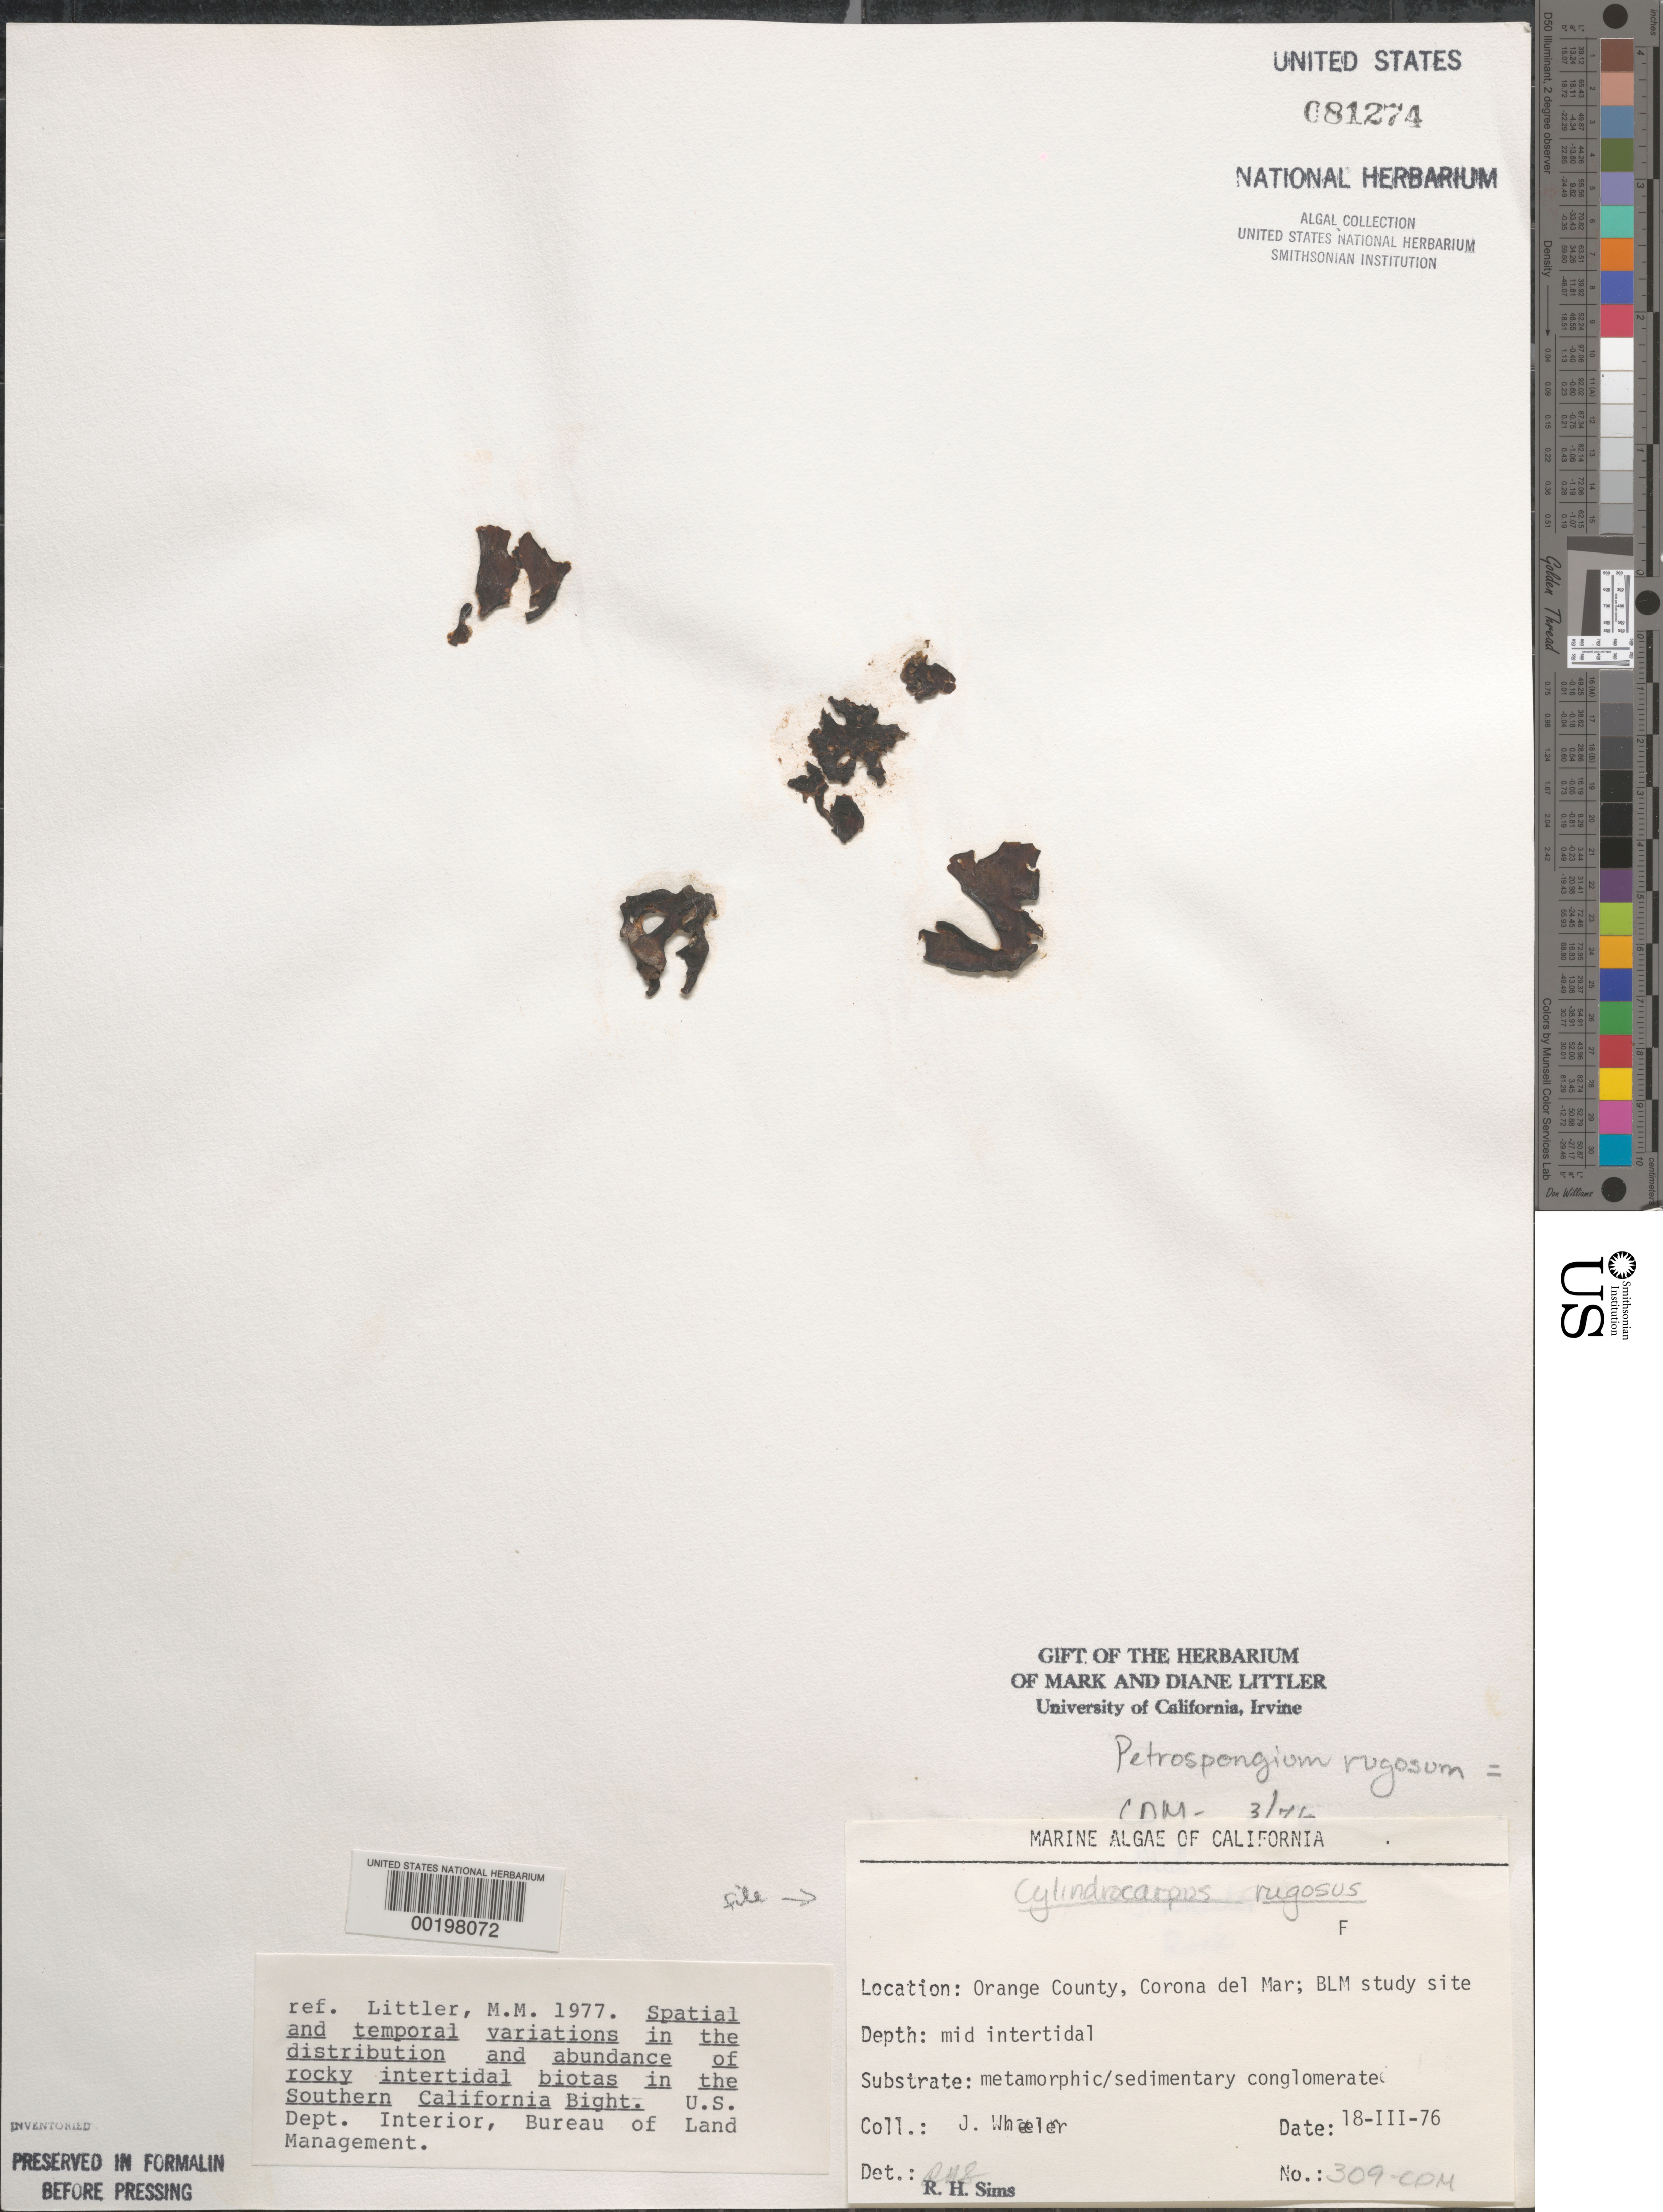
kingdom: Chromista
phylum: Ochrophyta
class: Phaeophyceae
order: Ectocarpales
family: Petrospongiaceae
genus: Petrospongium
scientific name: Petrospongium rugosum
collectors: J. L. Wheeler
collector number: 309-CDM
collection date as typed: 18 Mar 1976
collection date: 1976-03-18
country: United States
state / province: California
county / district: Orange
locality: Corona del Mar, mouth of Morning Canyon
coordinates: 33 35'14"N, 117 51'54"W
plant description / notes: BLM-SOCALBIGHT Rocky Intertidal Survey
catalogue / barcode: US 81274